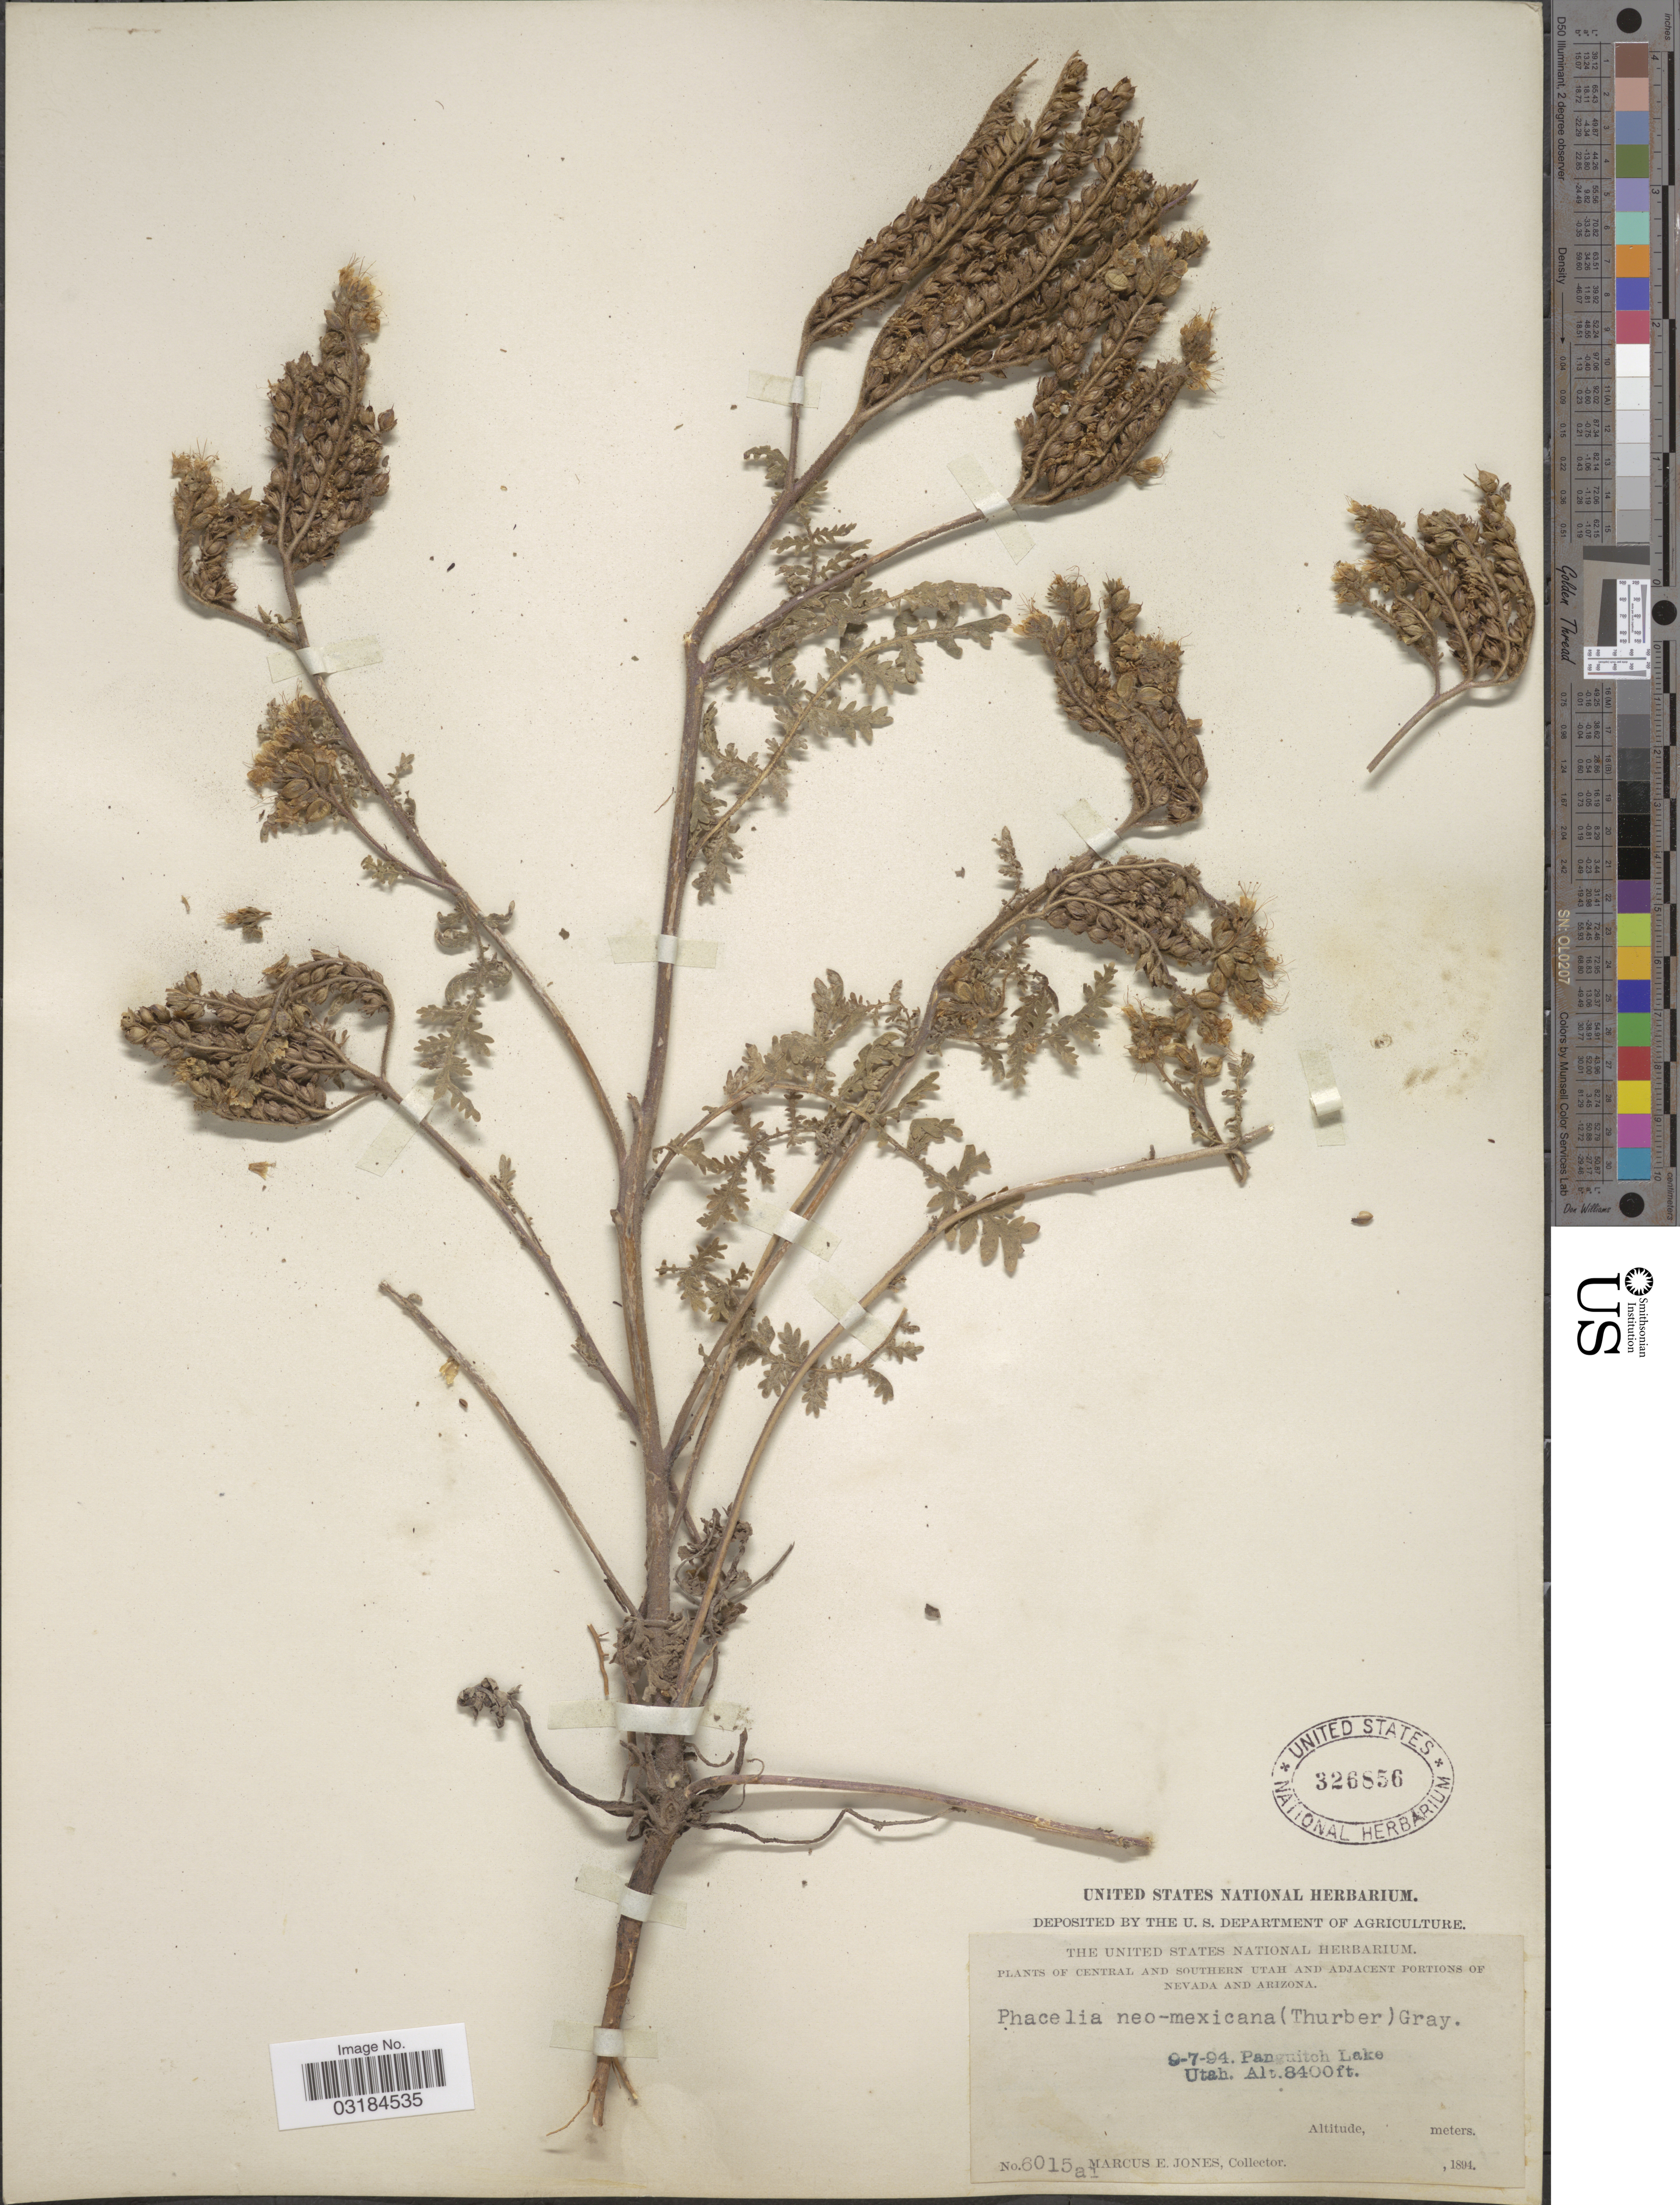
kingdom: Plantae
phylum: Tracheophyta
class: Magnoliopsida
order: Boraginales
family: Hydrophyllaceae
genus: Phacelia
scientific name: Phacelia alba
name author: Rydb.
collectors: M. E. Jones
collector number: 6015a1*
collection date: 1894-09-07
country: United States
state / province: Utah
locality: Panguitch Lake.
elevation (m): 2560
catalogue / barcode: US 326856